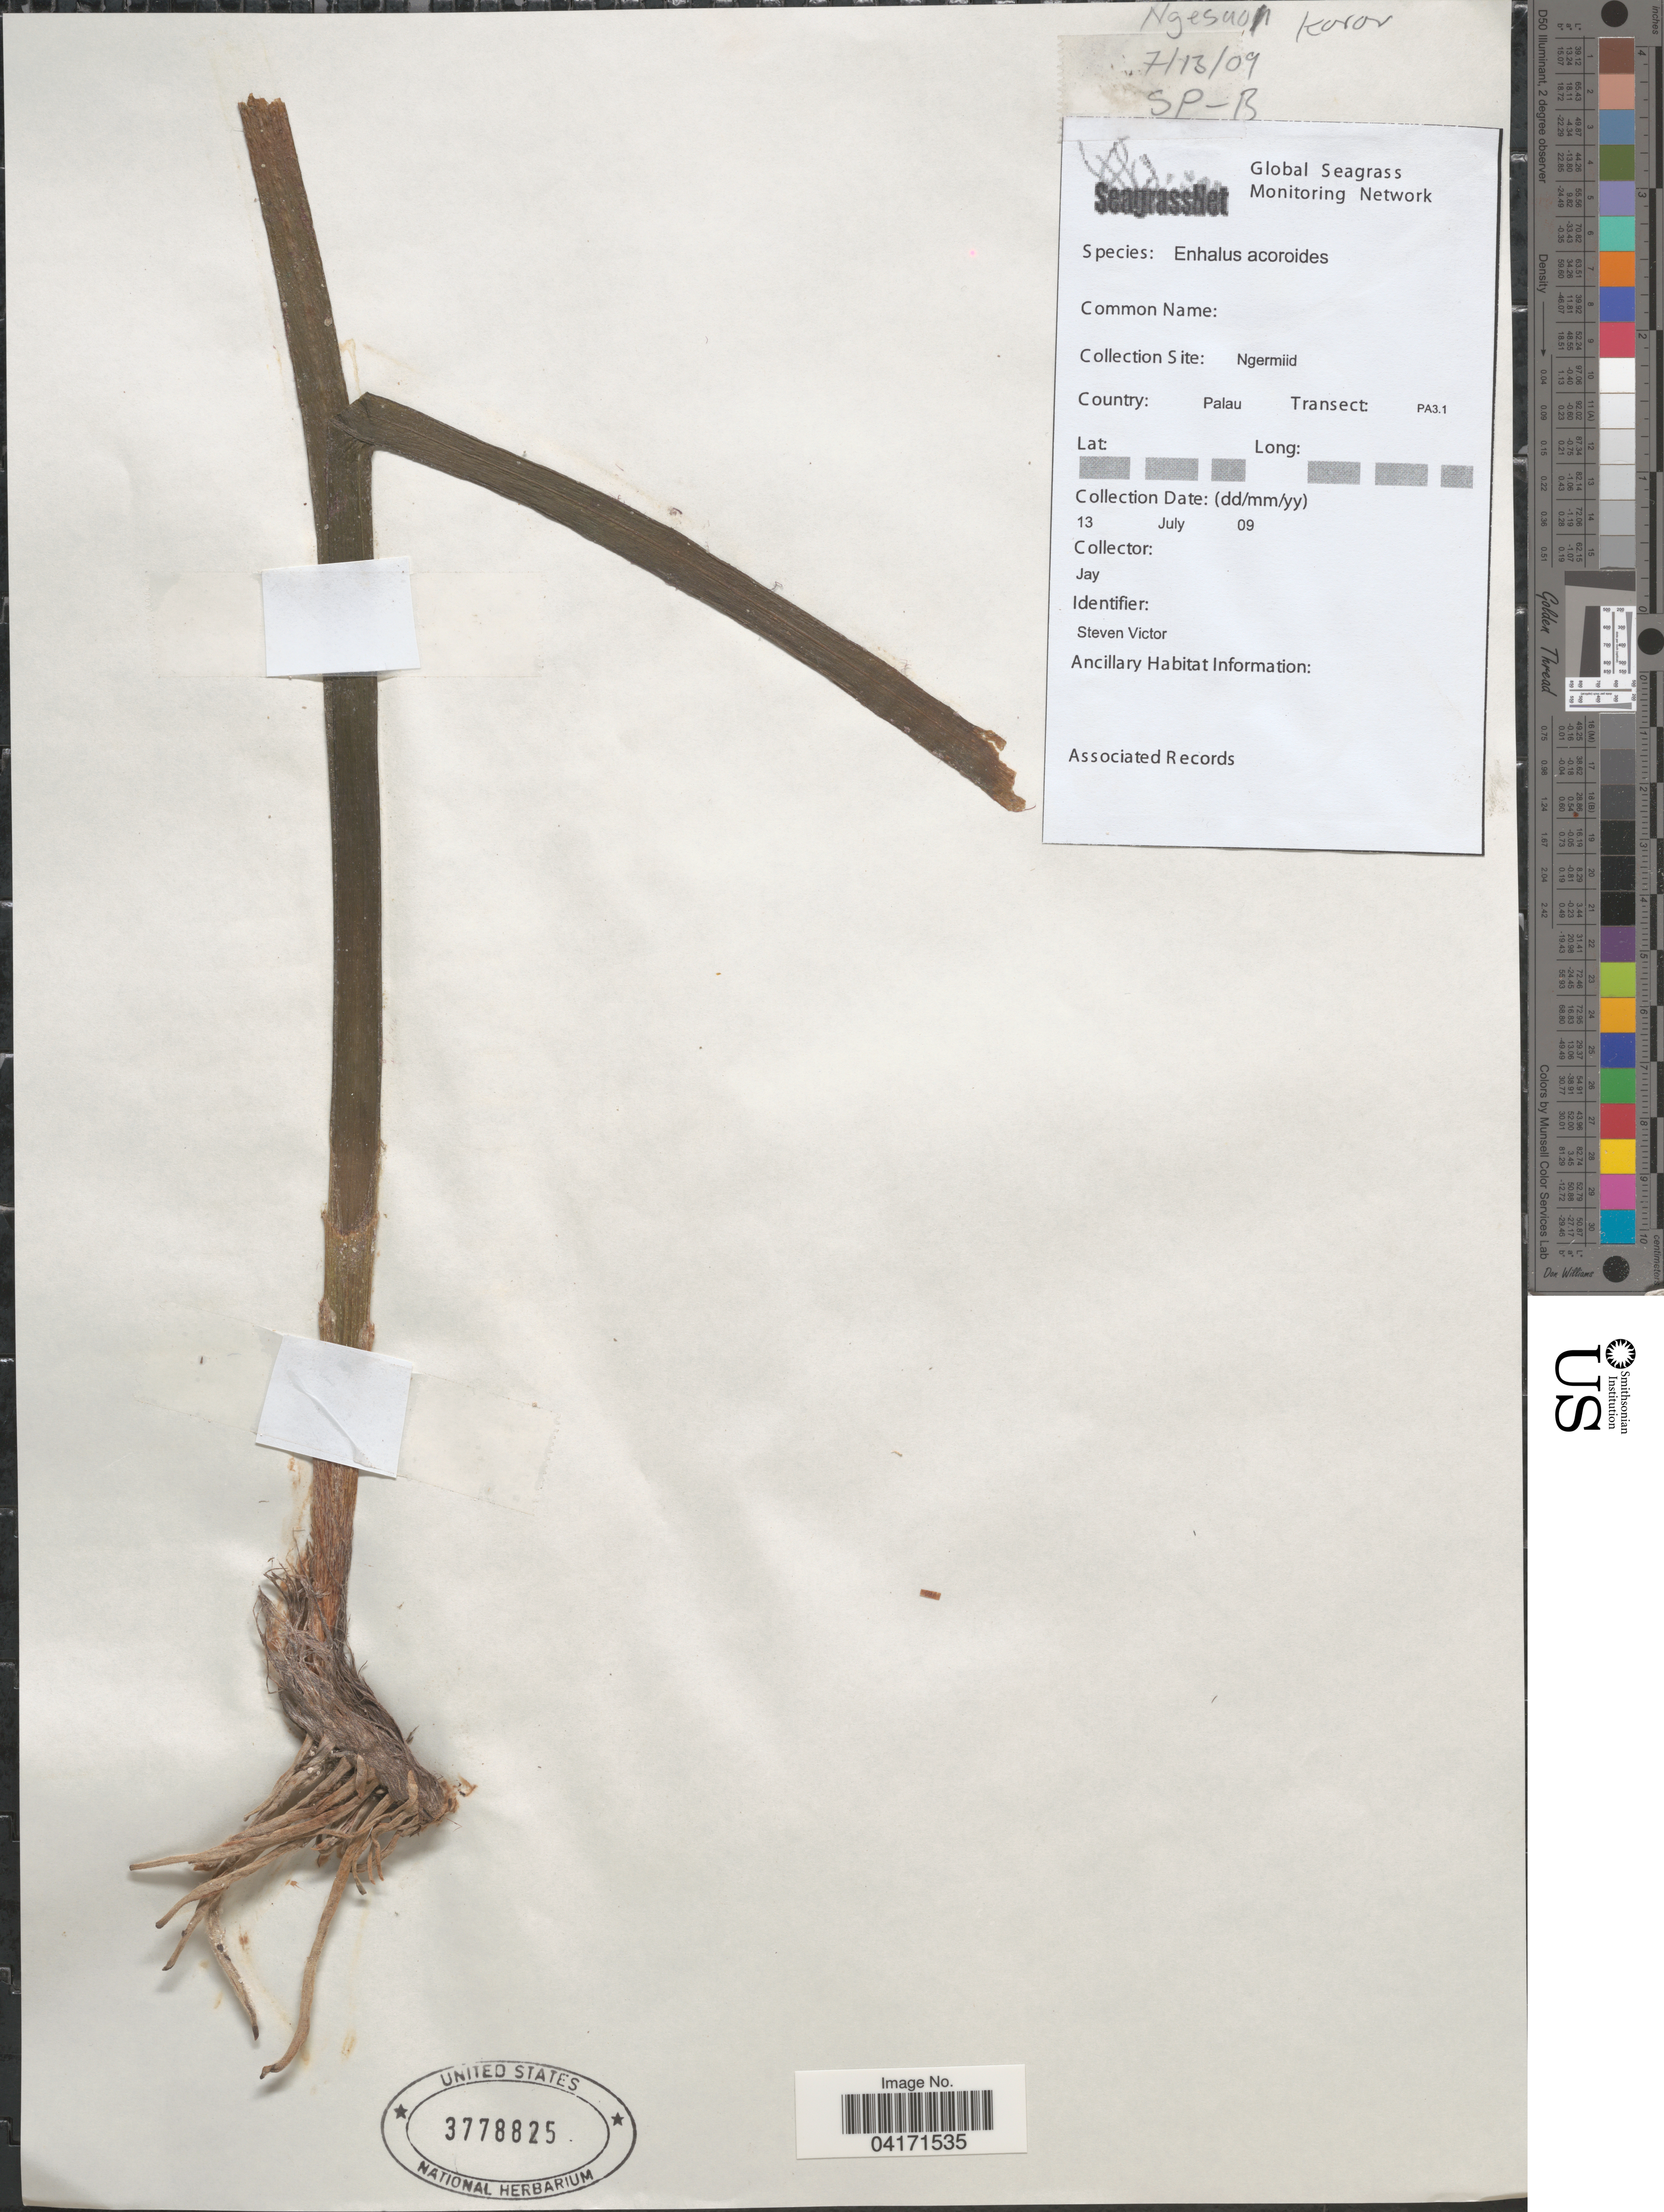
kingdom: Plantae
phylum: Tracheophyta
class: Liliopsida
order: Alismatales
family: Hydrocharitaceae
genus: Enhalus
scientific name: Enhalus acoroides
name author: (L. f.) Royle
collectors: Jay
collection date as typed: Transcribed d/m/y: 13/7/9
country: Palau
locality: Ngesaol Koror. SP-B. Ngermiid. Palau. Transect: PA3.1.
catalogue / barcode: US 3778825